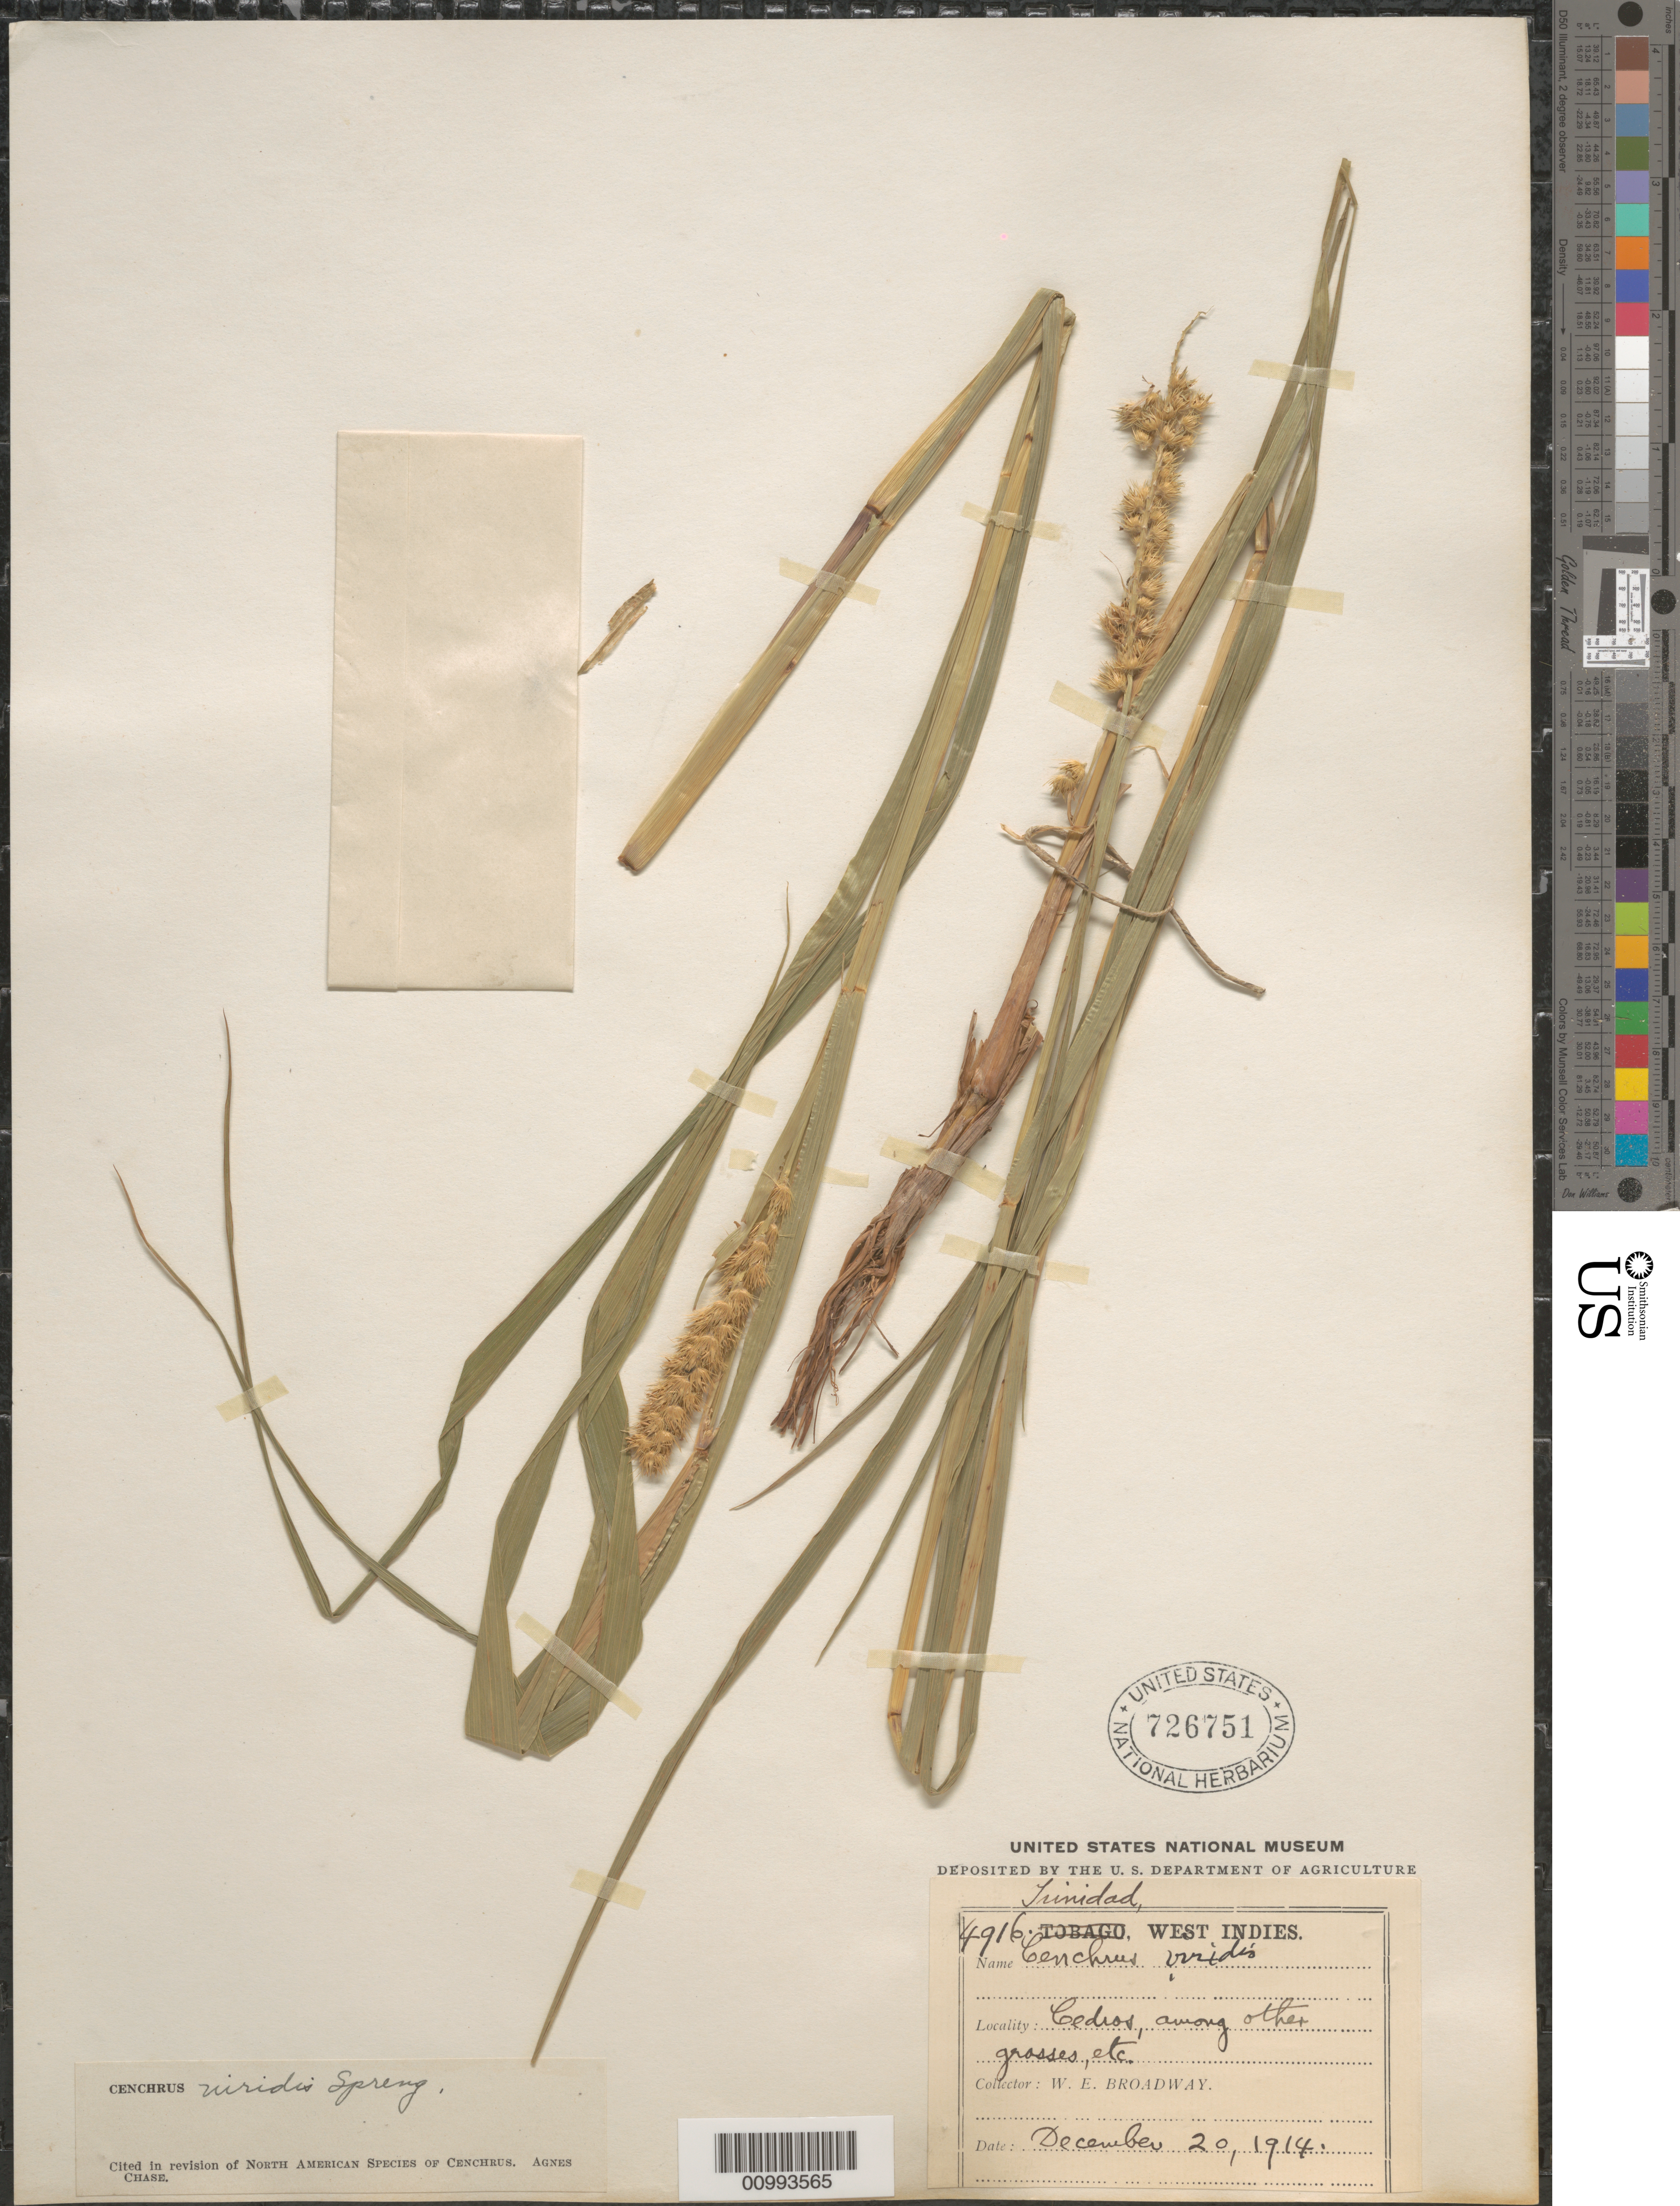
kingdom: Plantae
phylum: Tracheophyta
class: Liliopsida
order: Poales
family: Poaceae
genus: Cenchrus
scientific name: Cenchrus brownii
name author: Roem. & Schult.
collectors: W. E. Broadway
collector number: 4916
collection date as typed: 20 Dec 1914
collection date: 1914-12-20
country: Trinidad and Tobago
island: Trinidad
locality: Cedros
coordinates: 0 N, 0 E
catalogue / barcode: US 726751